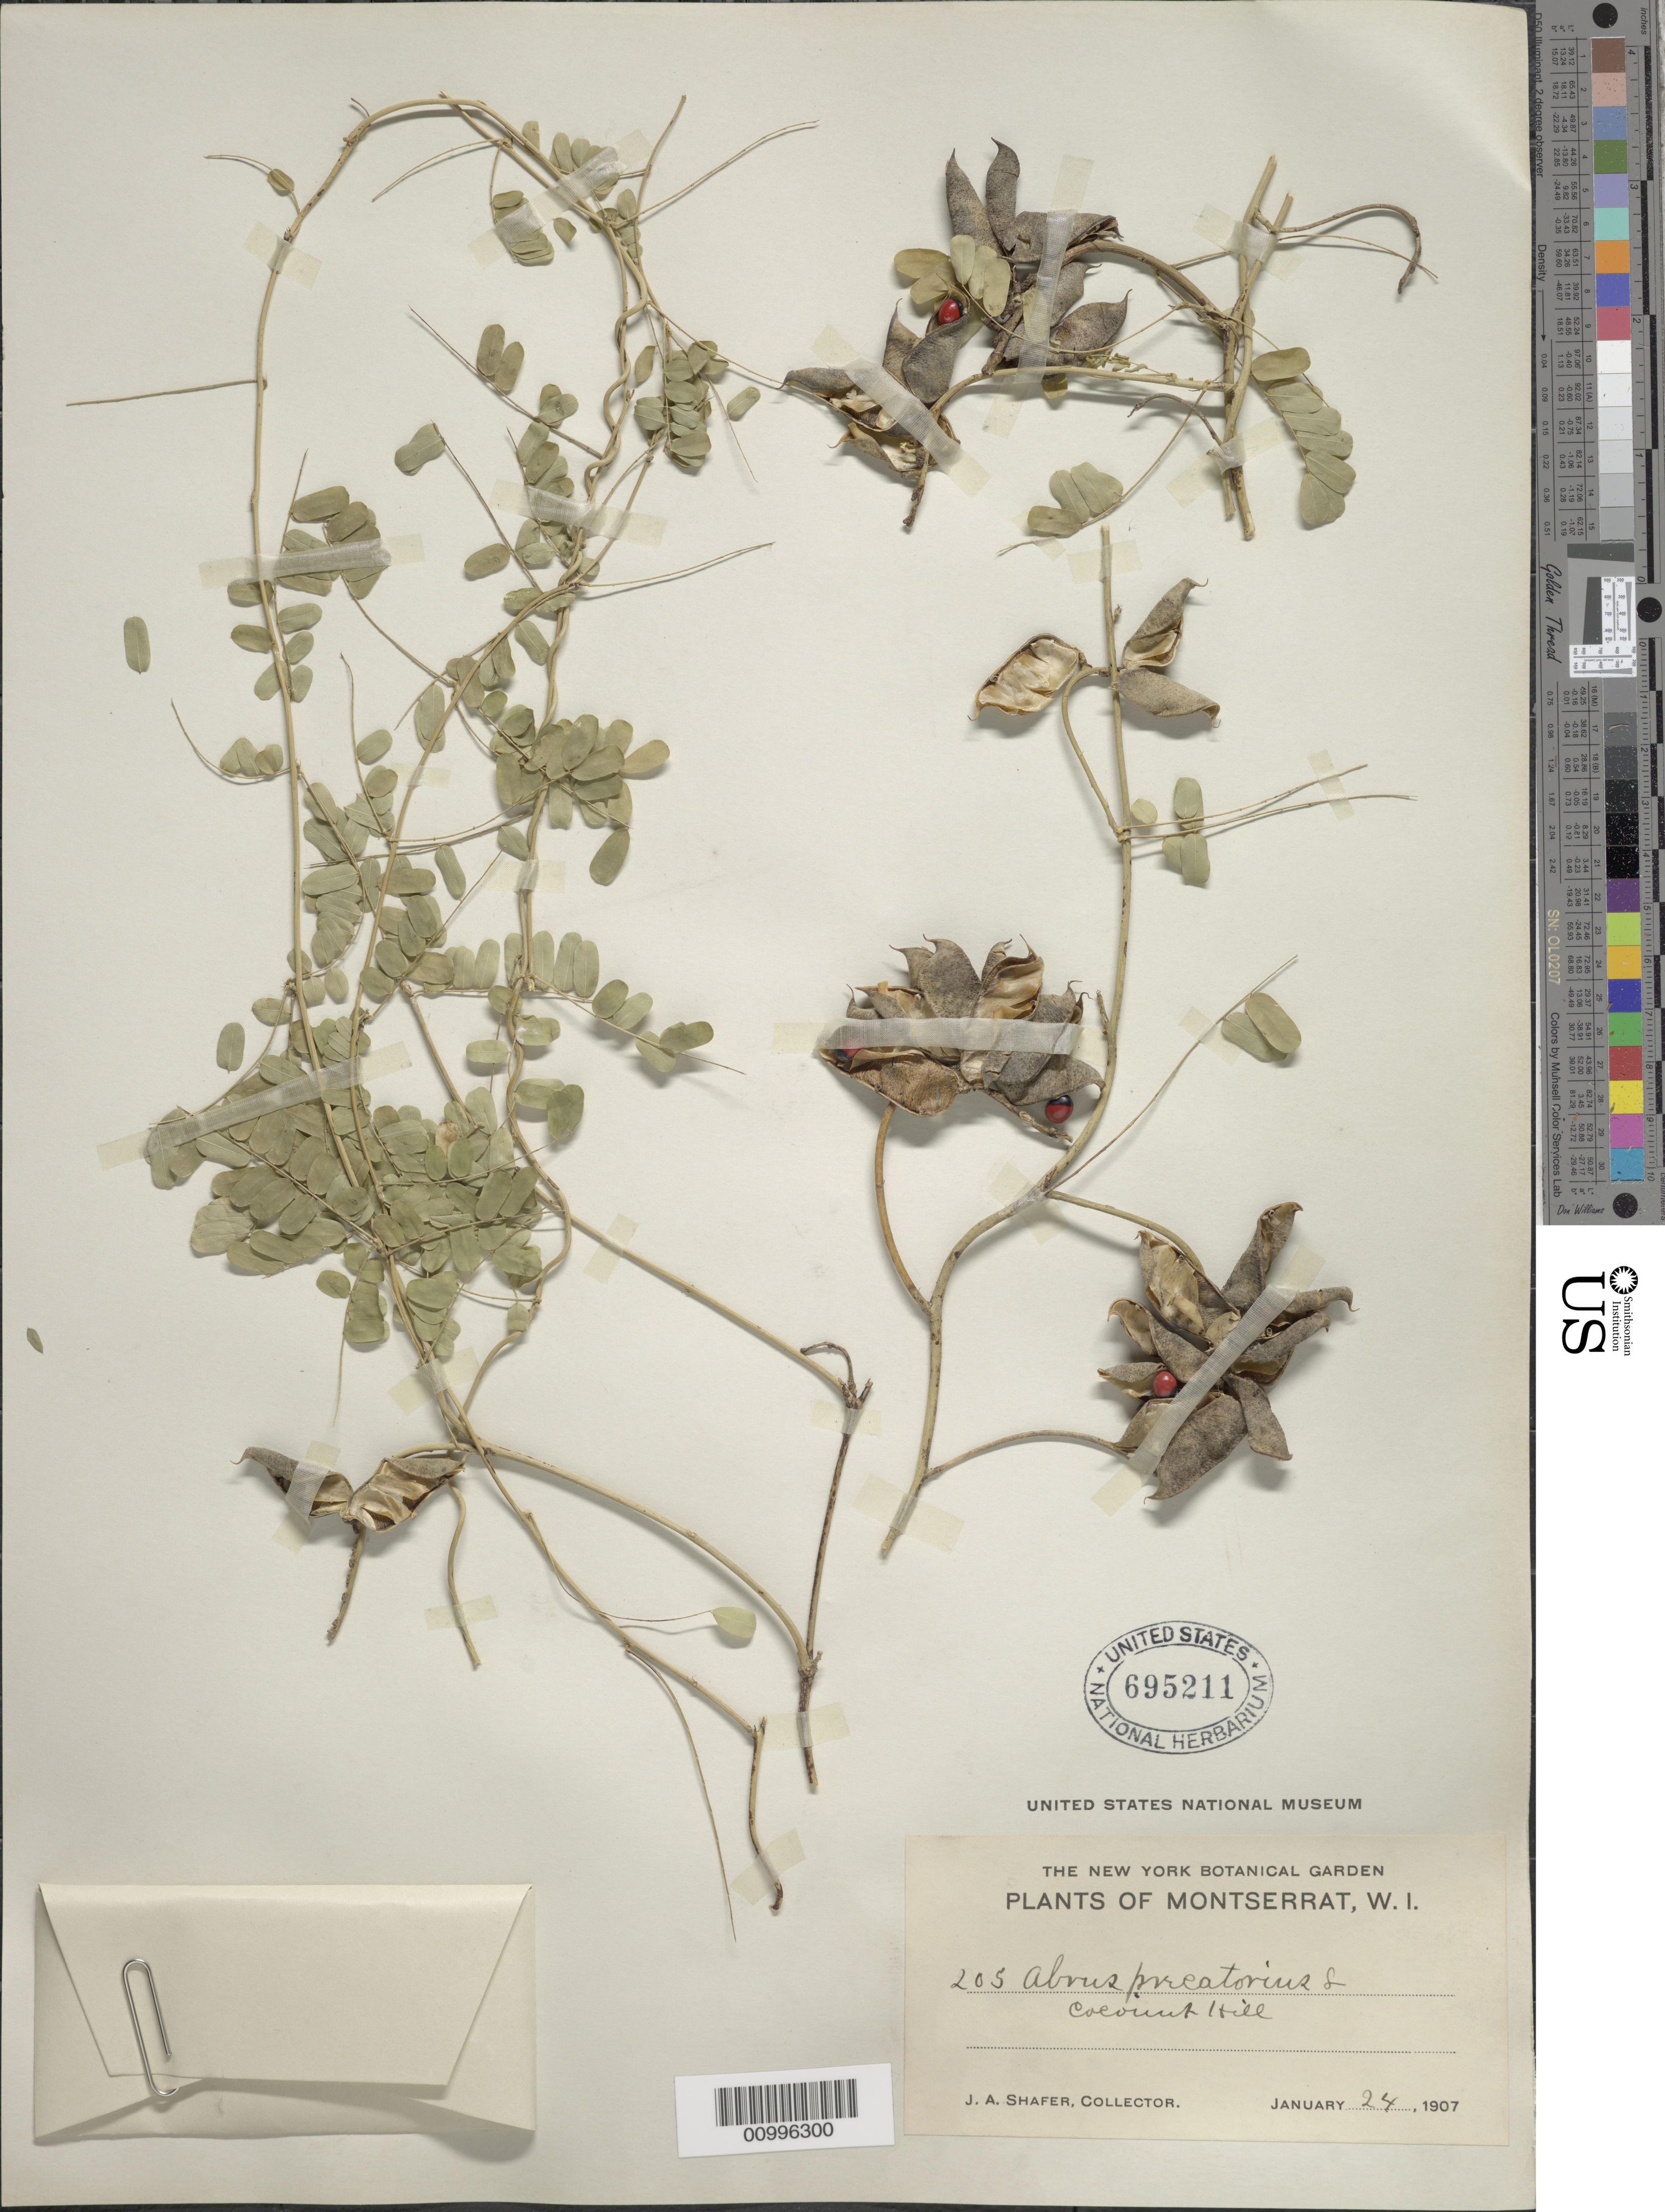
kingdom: Plantae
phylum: Tracheophyta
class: Magnoliopsida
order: Fabales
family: Fabaceae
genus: Abrus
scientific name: Abrus precatorius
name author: L.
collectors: J. A. Shafer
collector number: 205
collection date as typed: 24 Jan 1907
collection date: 1907-01-24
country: Montserrat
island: Montserrat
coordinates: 0 N, 0 E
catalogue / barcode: US 695211